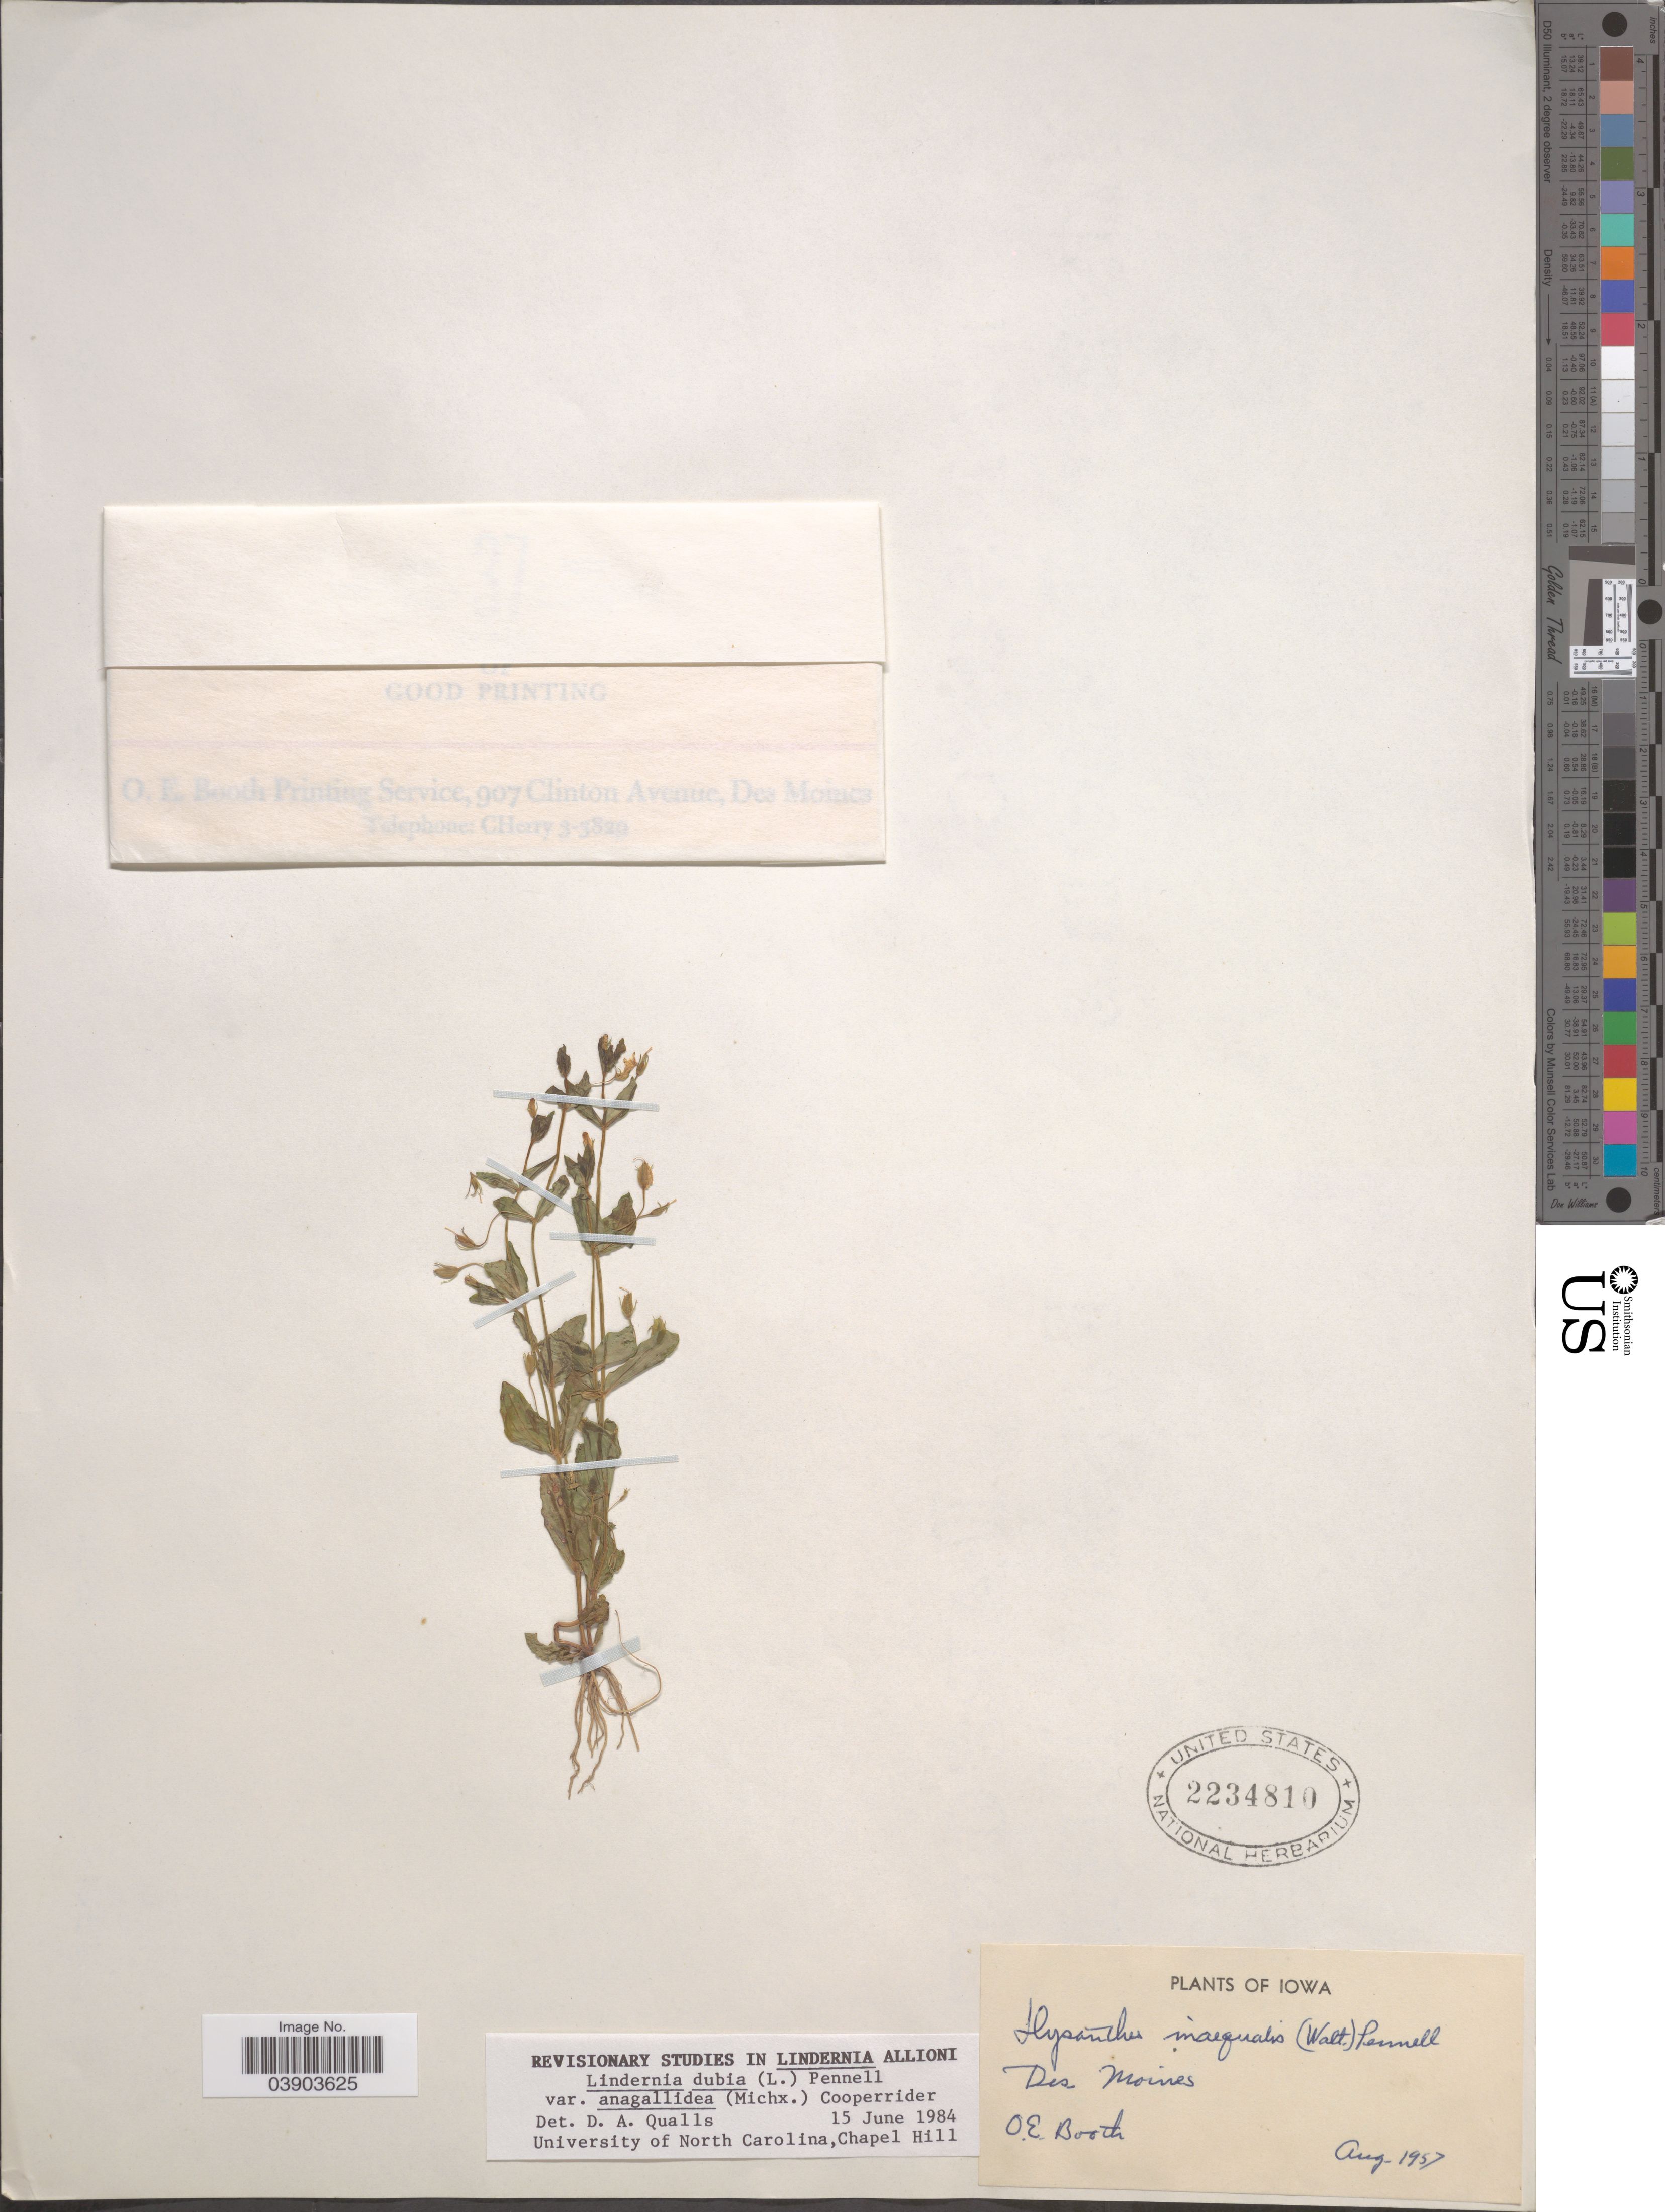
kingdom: Plantae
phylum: Tracheophyta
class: Magnoliopsida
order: Lamiales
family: Linderniaceae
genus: Lindernia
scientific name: Lindernia dubia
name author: (L.) Pennell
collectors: O. Booth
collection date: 1957-08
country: United States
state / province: Iowa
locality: Des Moines.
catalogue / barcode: US 2234810